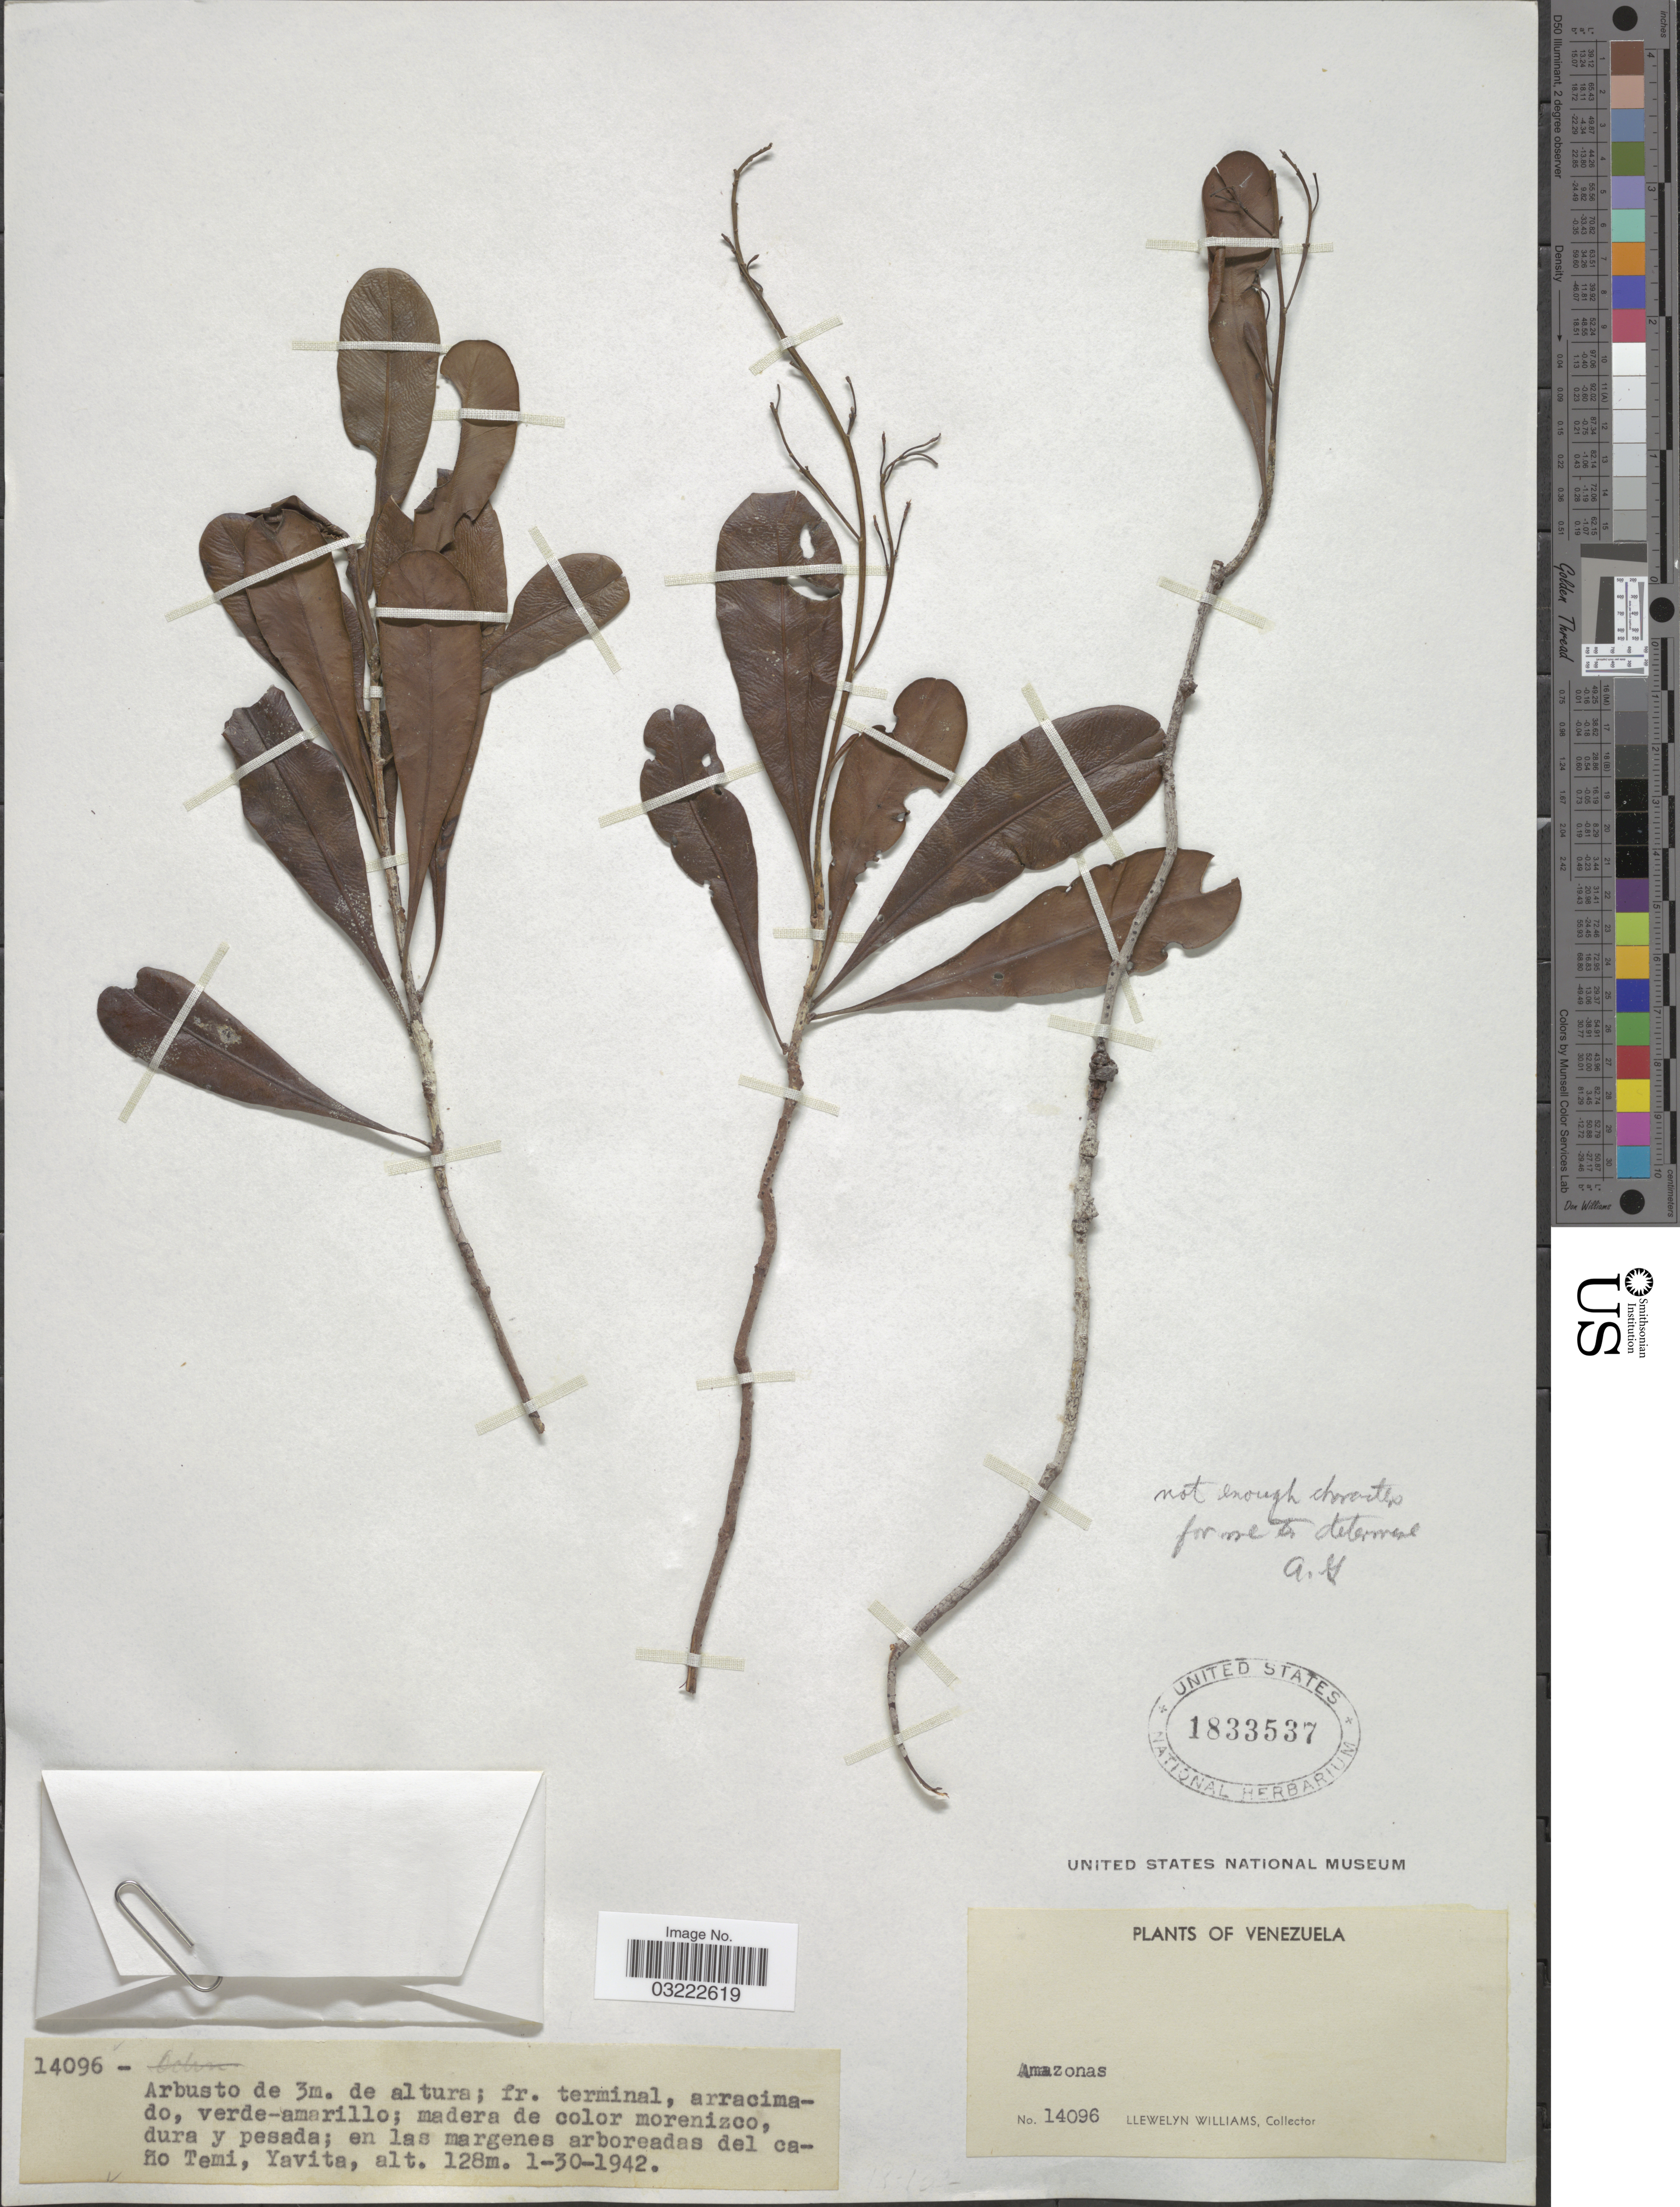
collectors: Ll. Williams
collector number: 14096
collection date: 1942-01-30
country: Venezuela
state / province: Amazonas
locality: En las margenes arboreadas del caño Temi, Yavita.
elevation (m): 128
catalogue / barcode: US 1833537